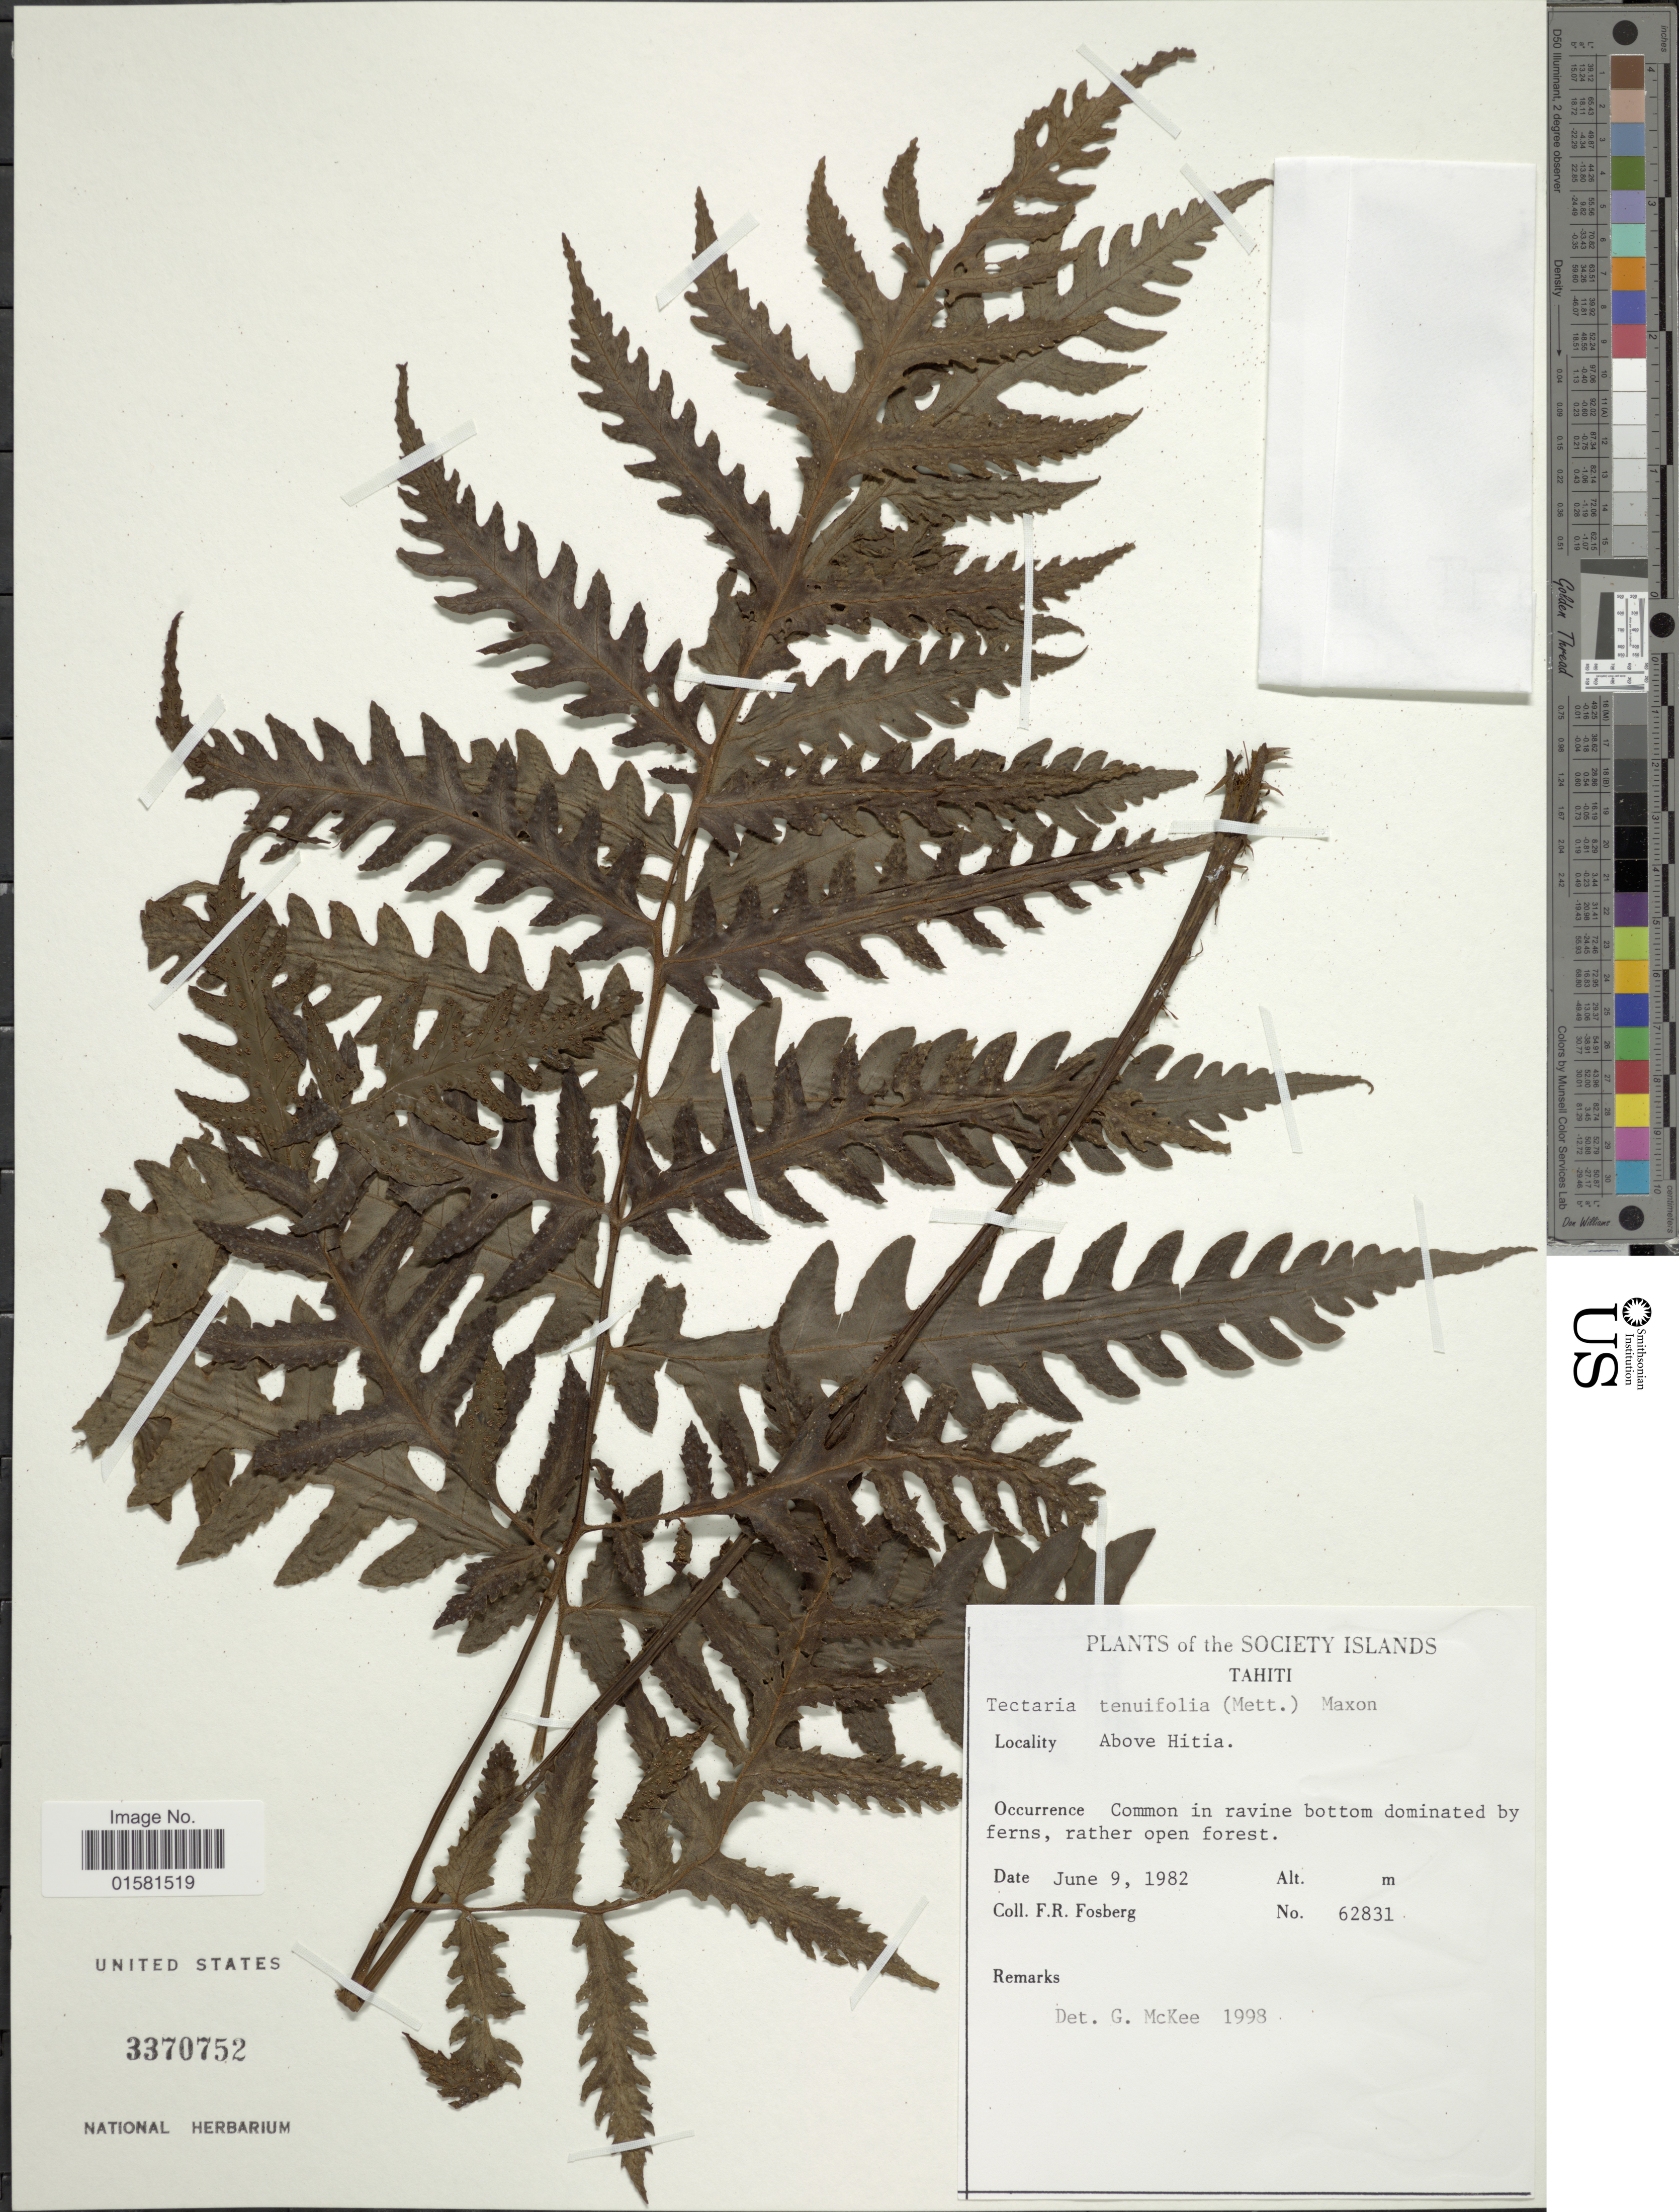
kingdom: Plantae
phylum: Tracheophyta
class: Polypodiopsida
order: Polypodiales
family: Tectariaceae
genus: Tectaria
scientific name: Tectaria tenuifolia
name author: (Mett.) Maxon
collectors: F. R. Fosberg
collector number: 62831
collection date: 1982-06-09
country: French Polynesia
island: Tahiti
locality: Society Islands, Tahiti, Above Hitia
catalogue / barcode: US 3370752